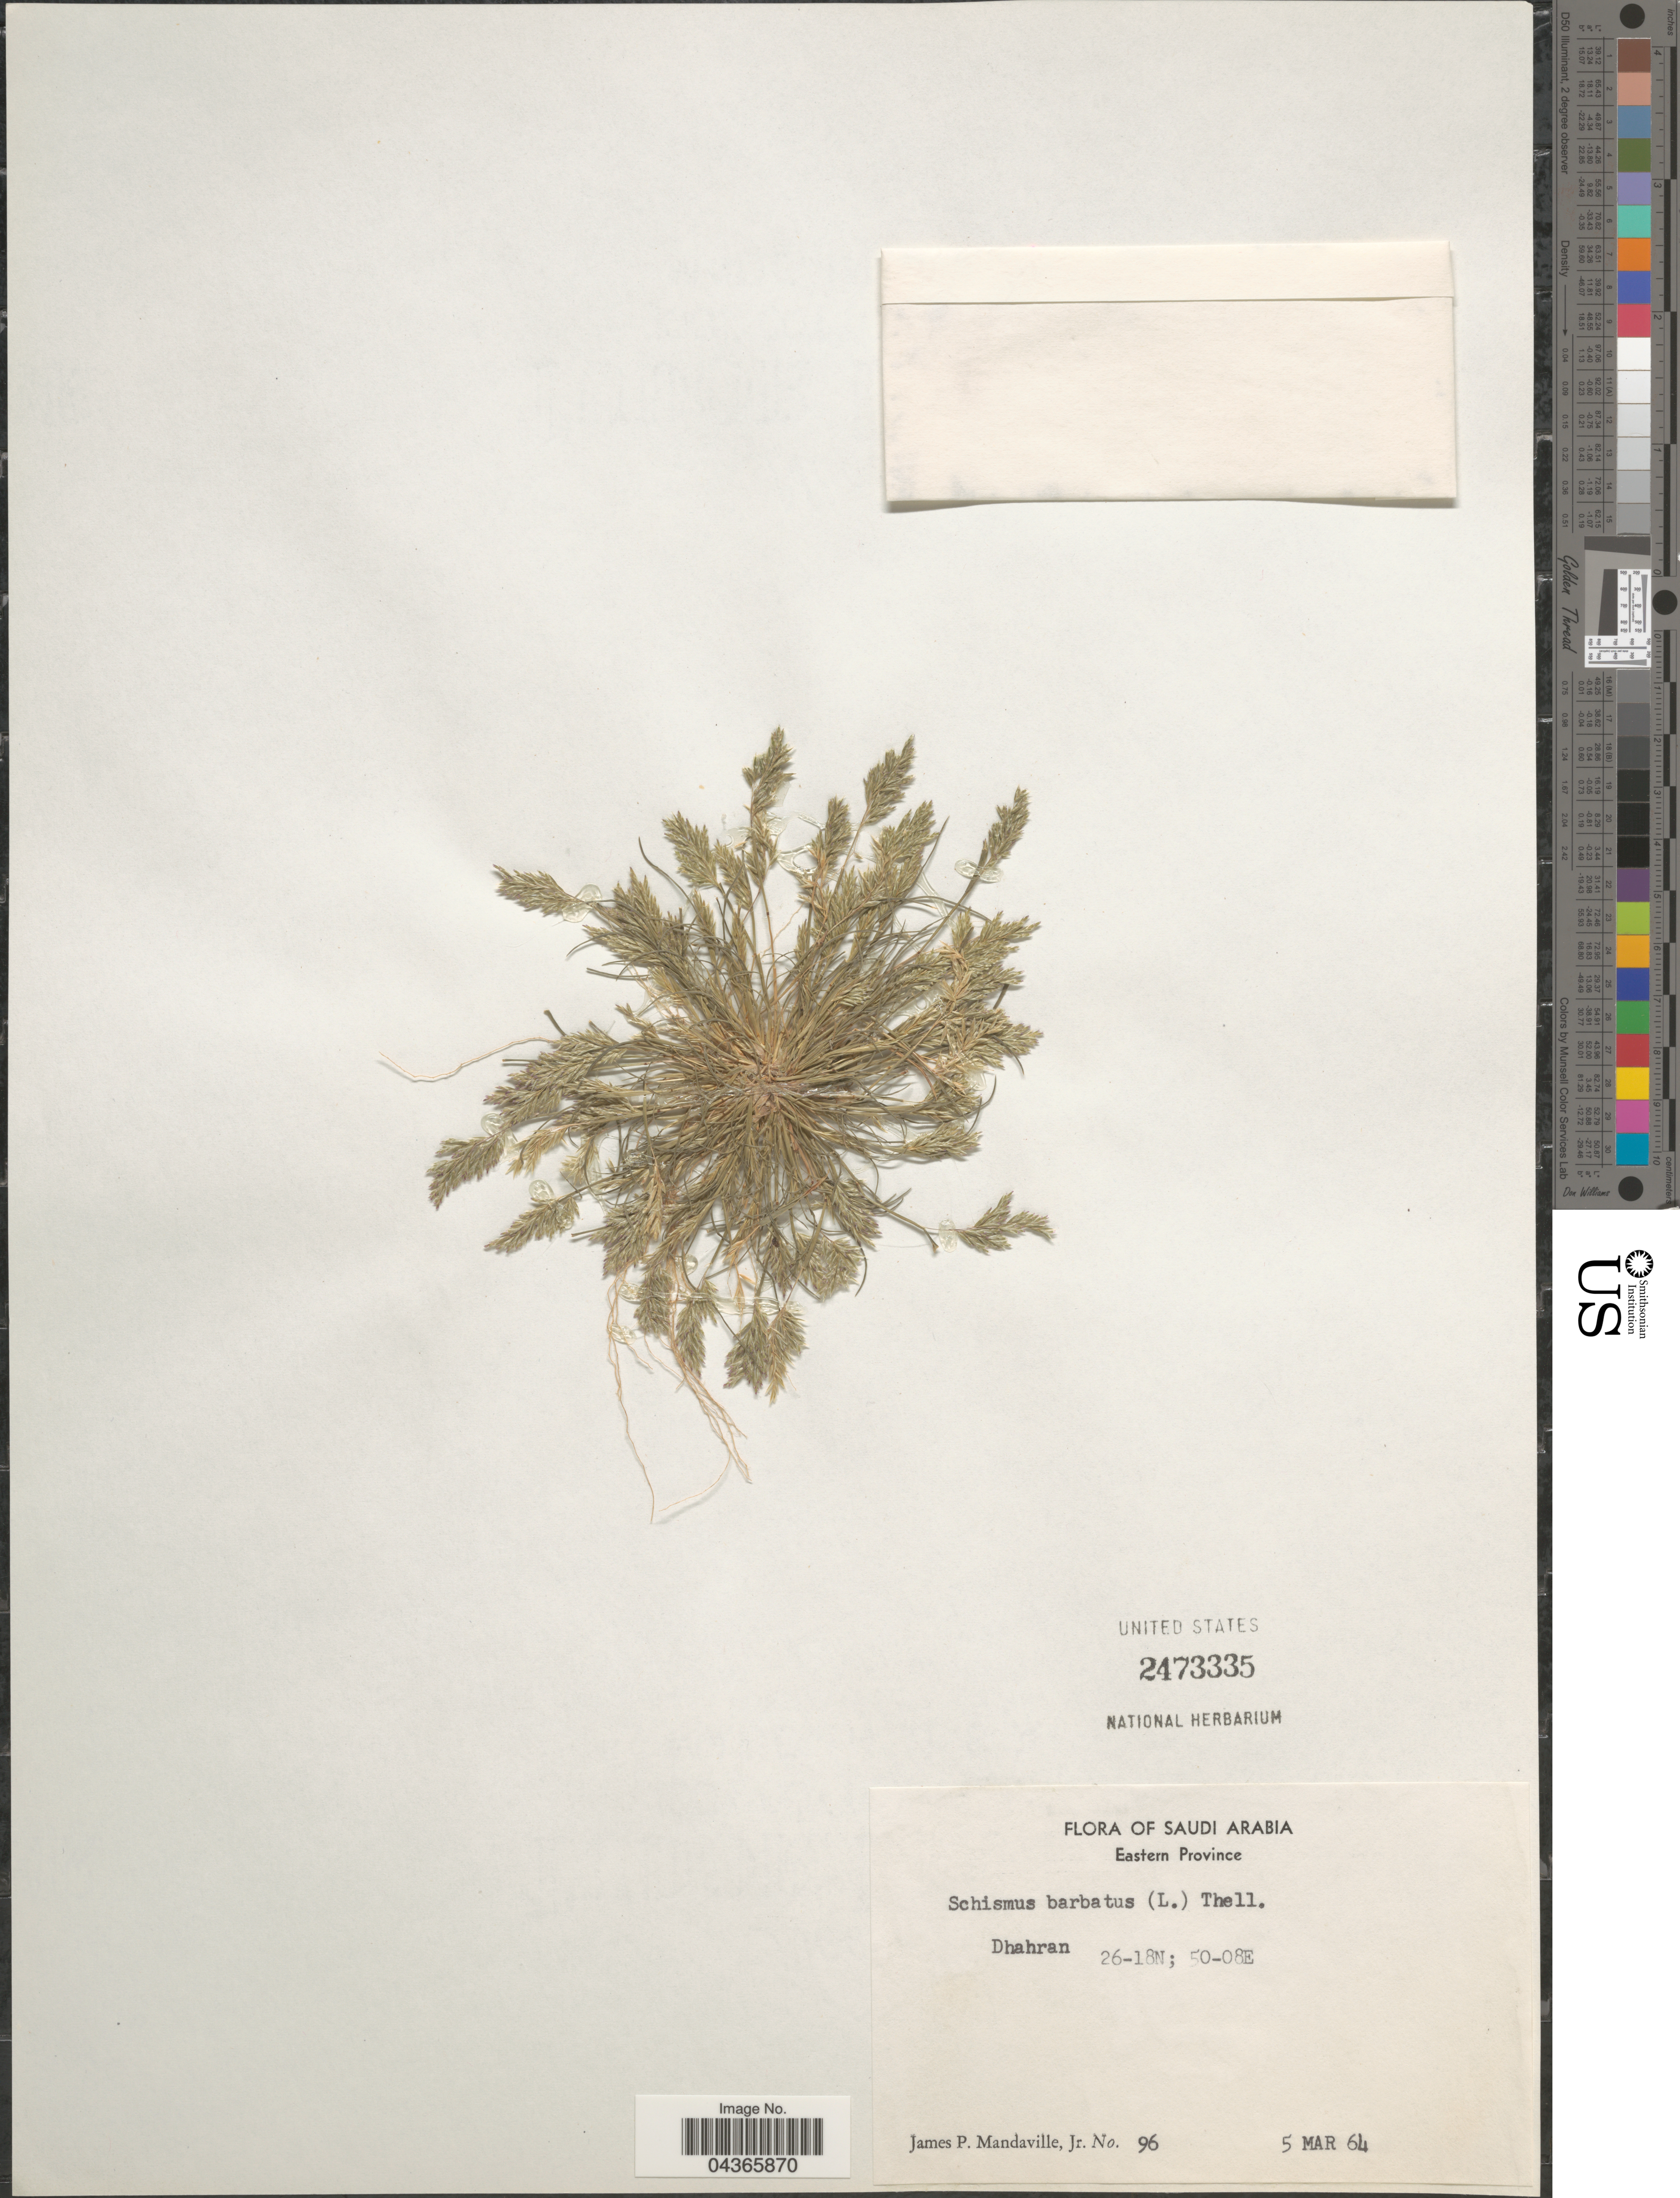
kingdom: Plantae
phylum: Tracheophyta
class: Liliopsida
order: Poales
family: Poaceae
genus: Schismus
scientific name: Schismus barbatus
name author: (L.) Thell.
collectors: J. Mandaville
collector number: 96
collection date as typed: Transcribed d/m/y: 5/3/64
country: Saudi Arabia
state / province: Ash Sharqiyah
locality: Eastern Province. Dhahran.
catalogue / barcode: US 2473335